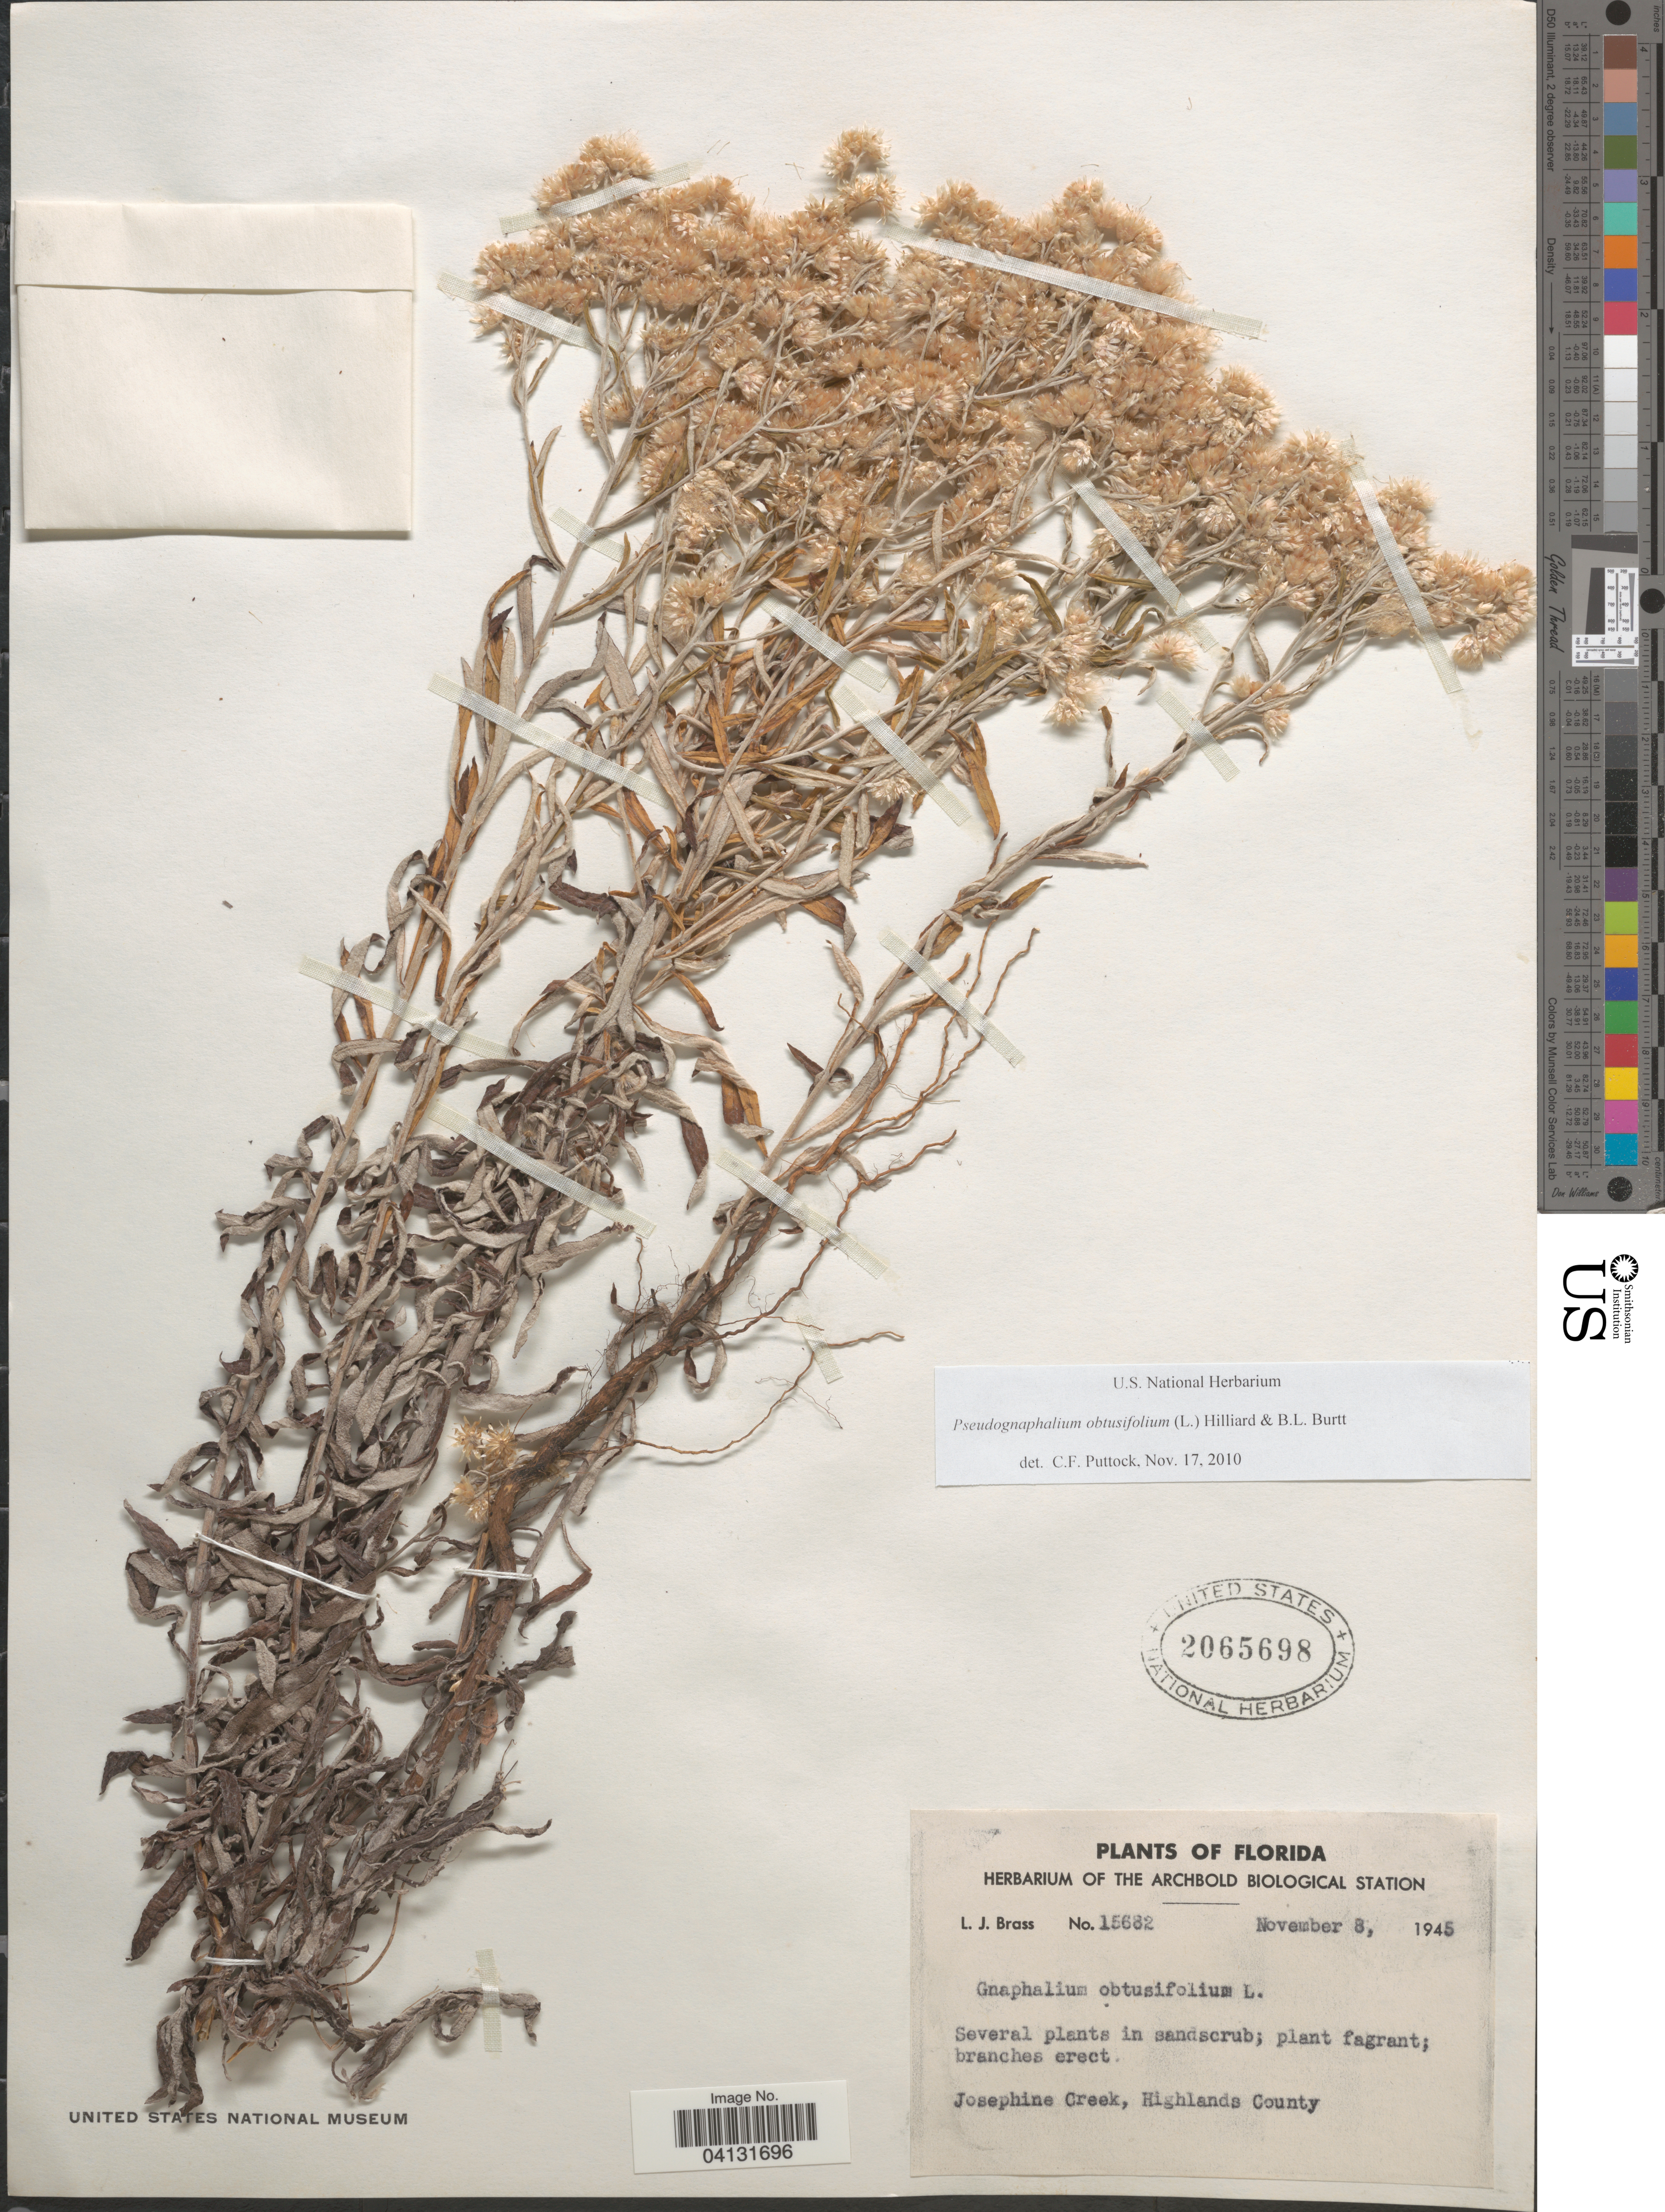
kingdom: Plantae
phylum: Tracheophyta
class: Magnoliopsida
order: Asterales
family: Asteraceae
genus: Pseudognaphalium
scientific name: Pseudognaphalium obtusifolium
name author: (L.) Hilliard & B.L. Burtt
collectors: L. J. Brass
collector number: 15682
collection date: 1945-11-08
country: United States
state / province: Florida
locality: Josephine Creek, Highlands County.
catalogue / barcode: US 2065698